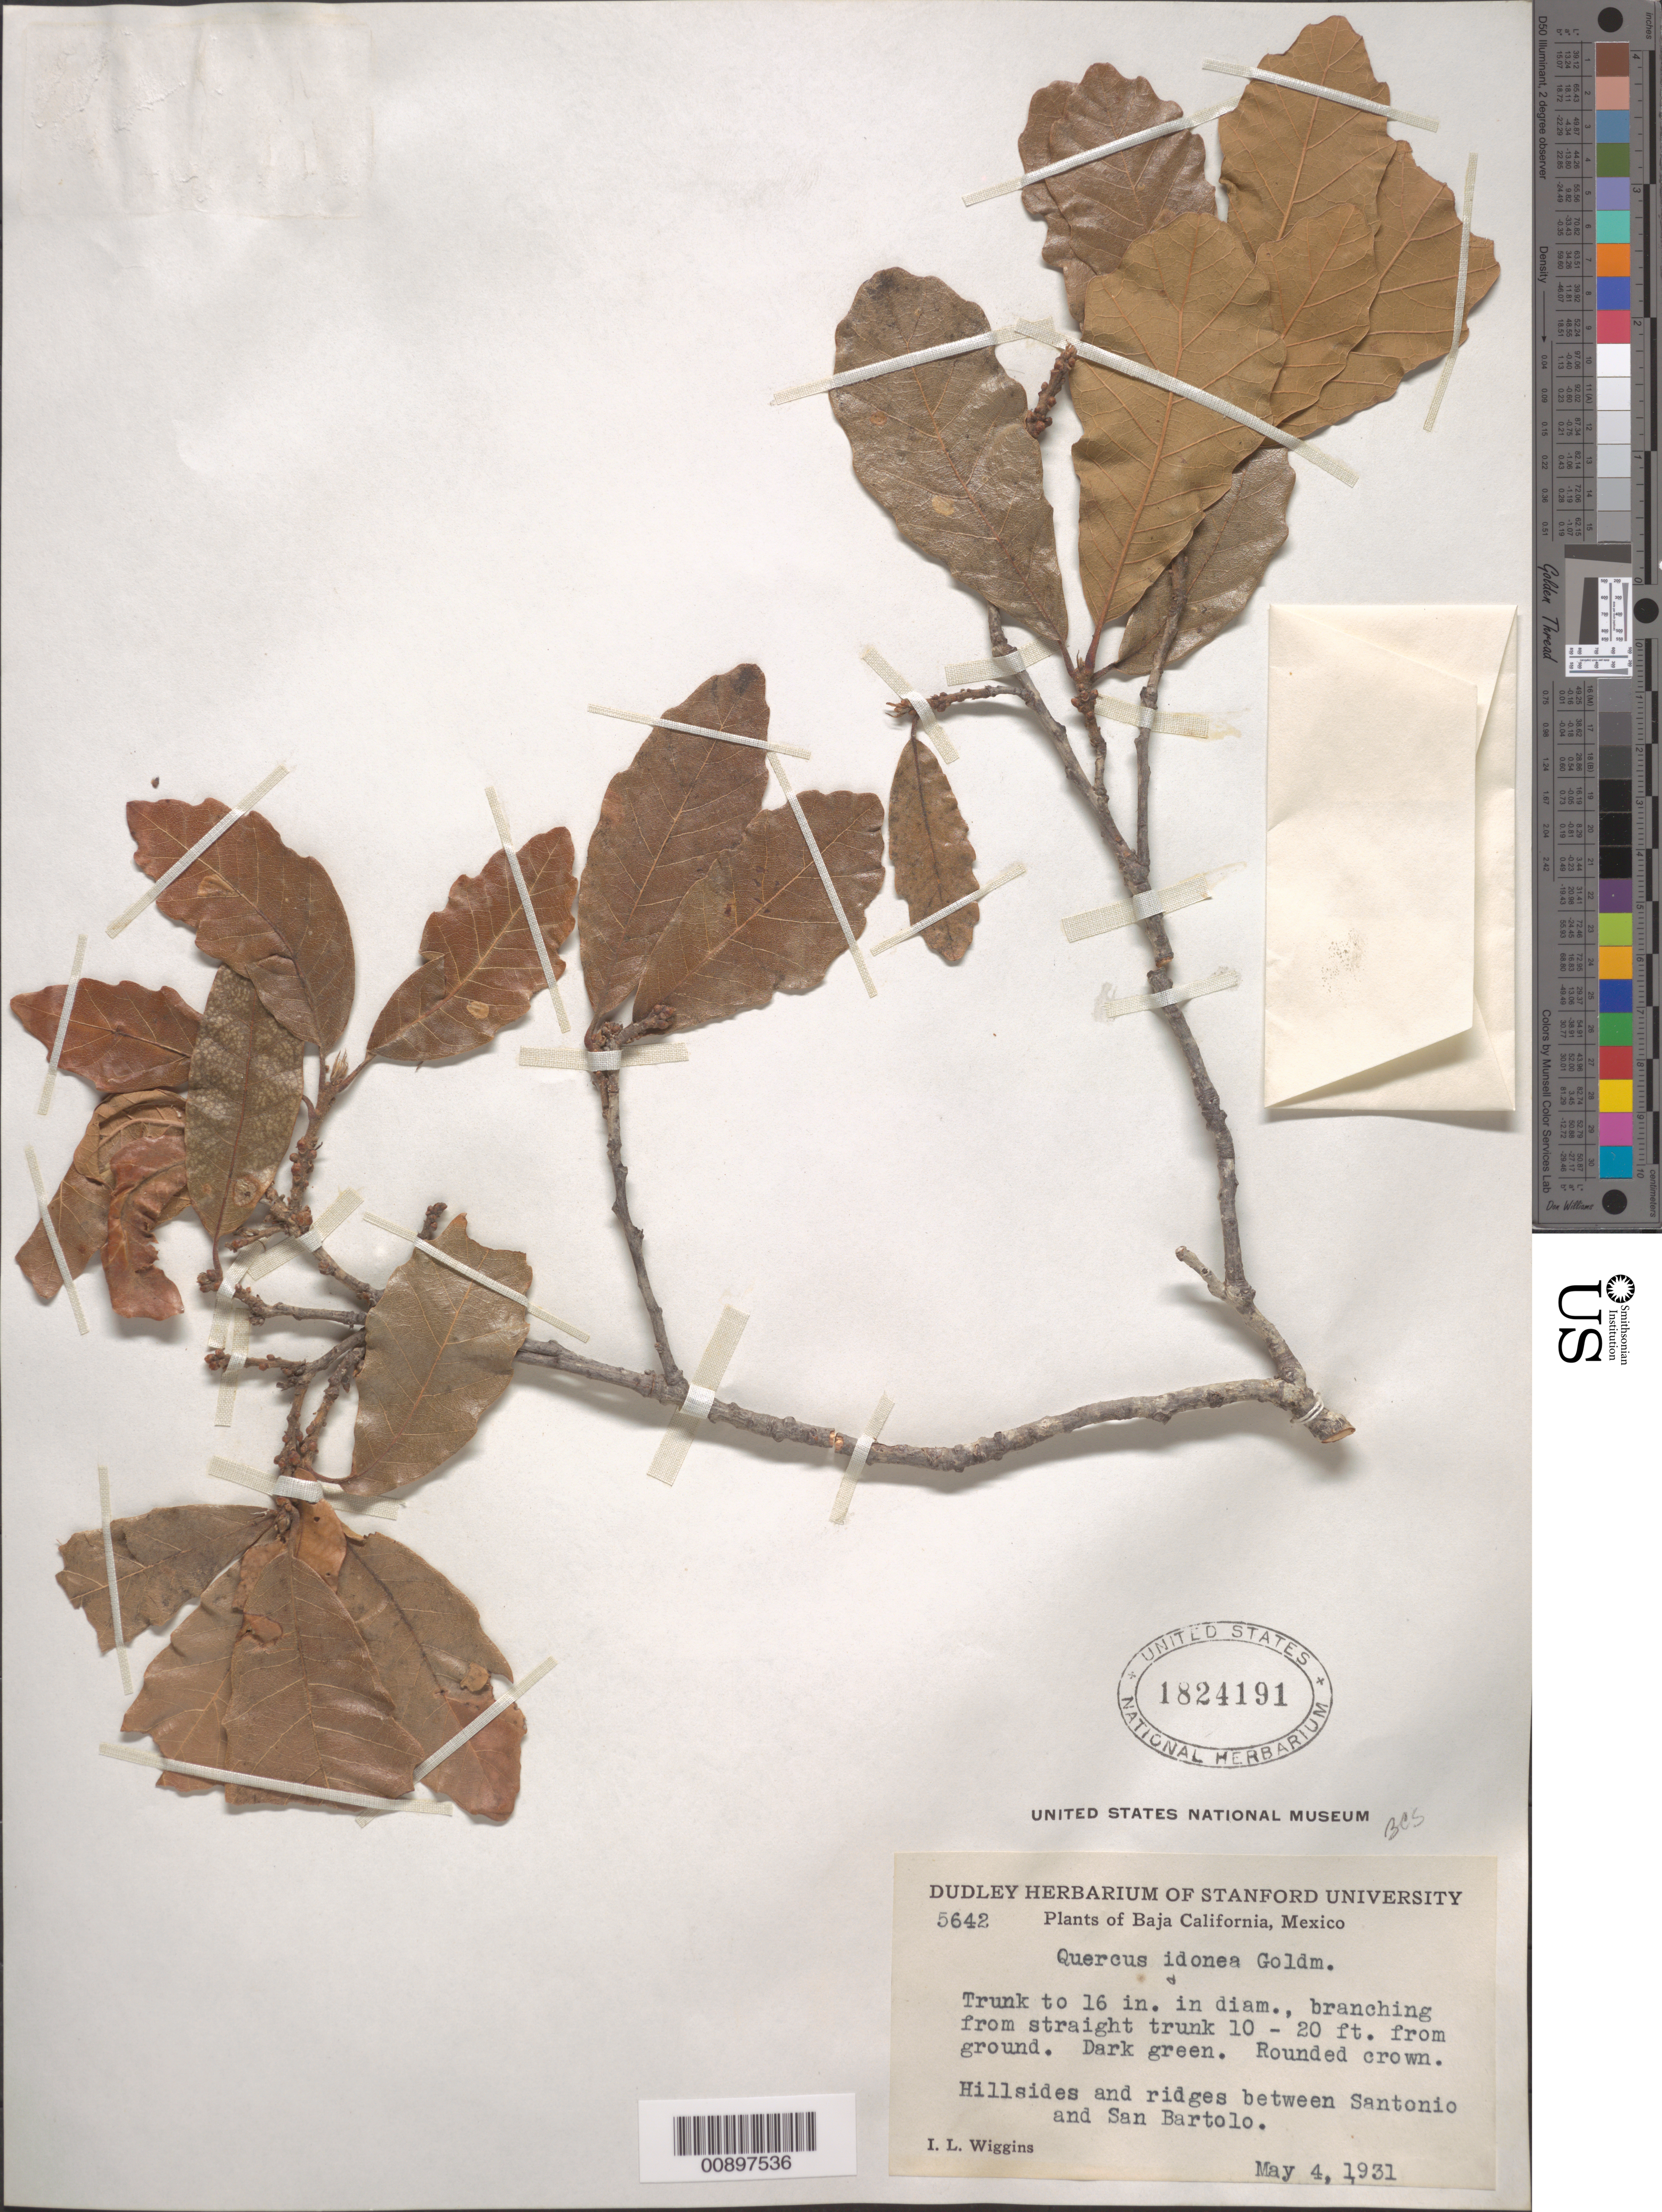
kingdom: Plantae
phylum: Tracheophyta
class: Magnoliopsida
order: Fagales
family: Fagaceae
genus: Quercus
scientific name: Quercus idonea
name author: Goldman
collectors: I. L. Wiggins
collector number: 5642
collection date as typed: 04 May 1931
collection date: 1931-05-04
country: Mexico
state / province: Baja California Sur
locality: Between Santonio and San Bartolo.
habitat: Hillsides and ridges.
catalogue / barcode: US 1824191